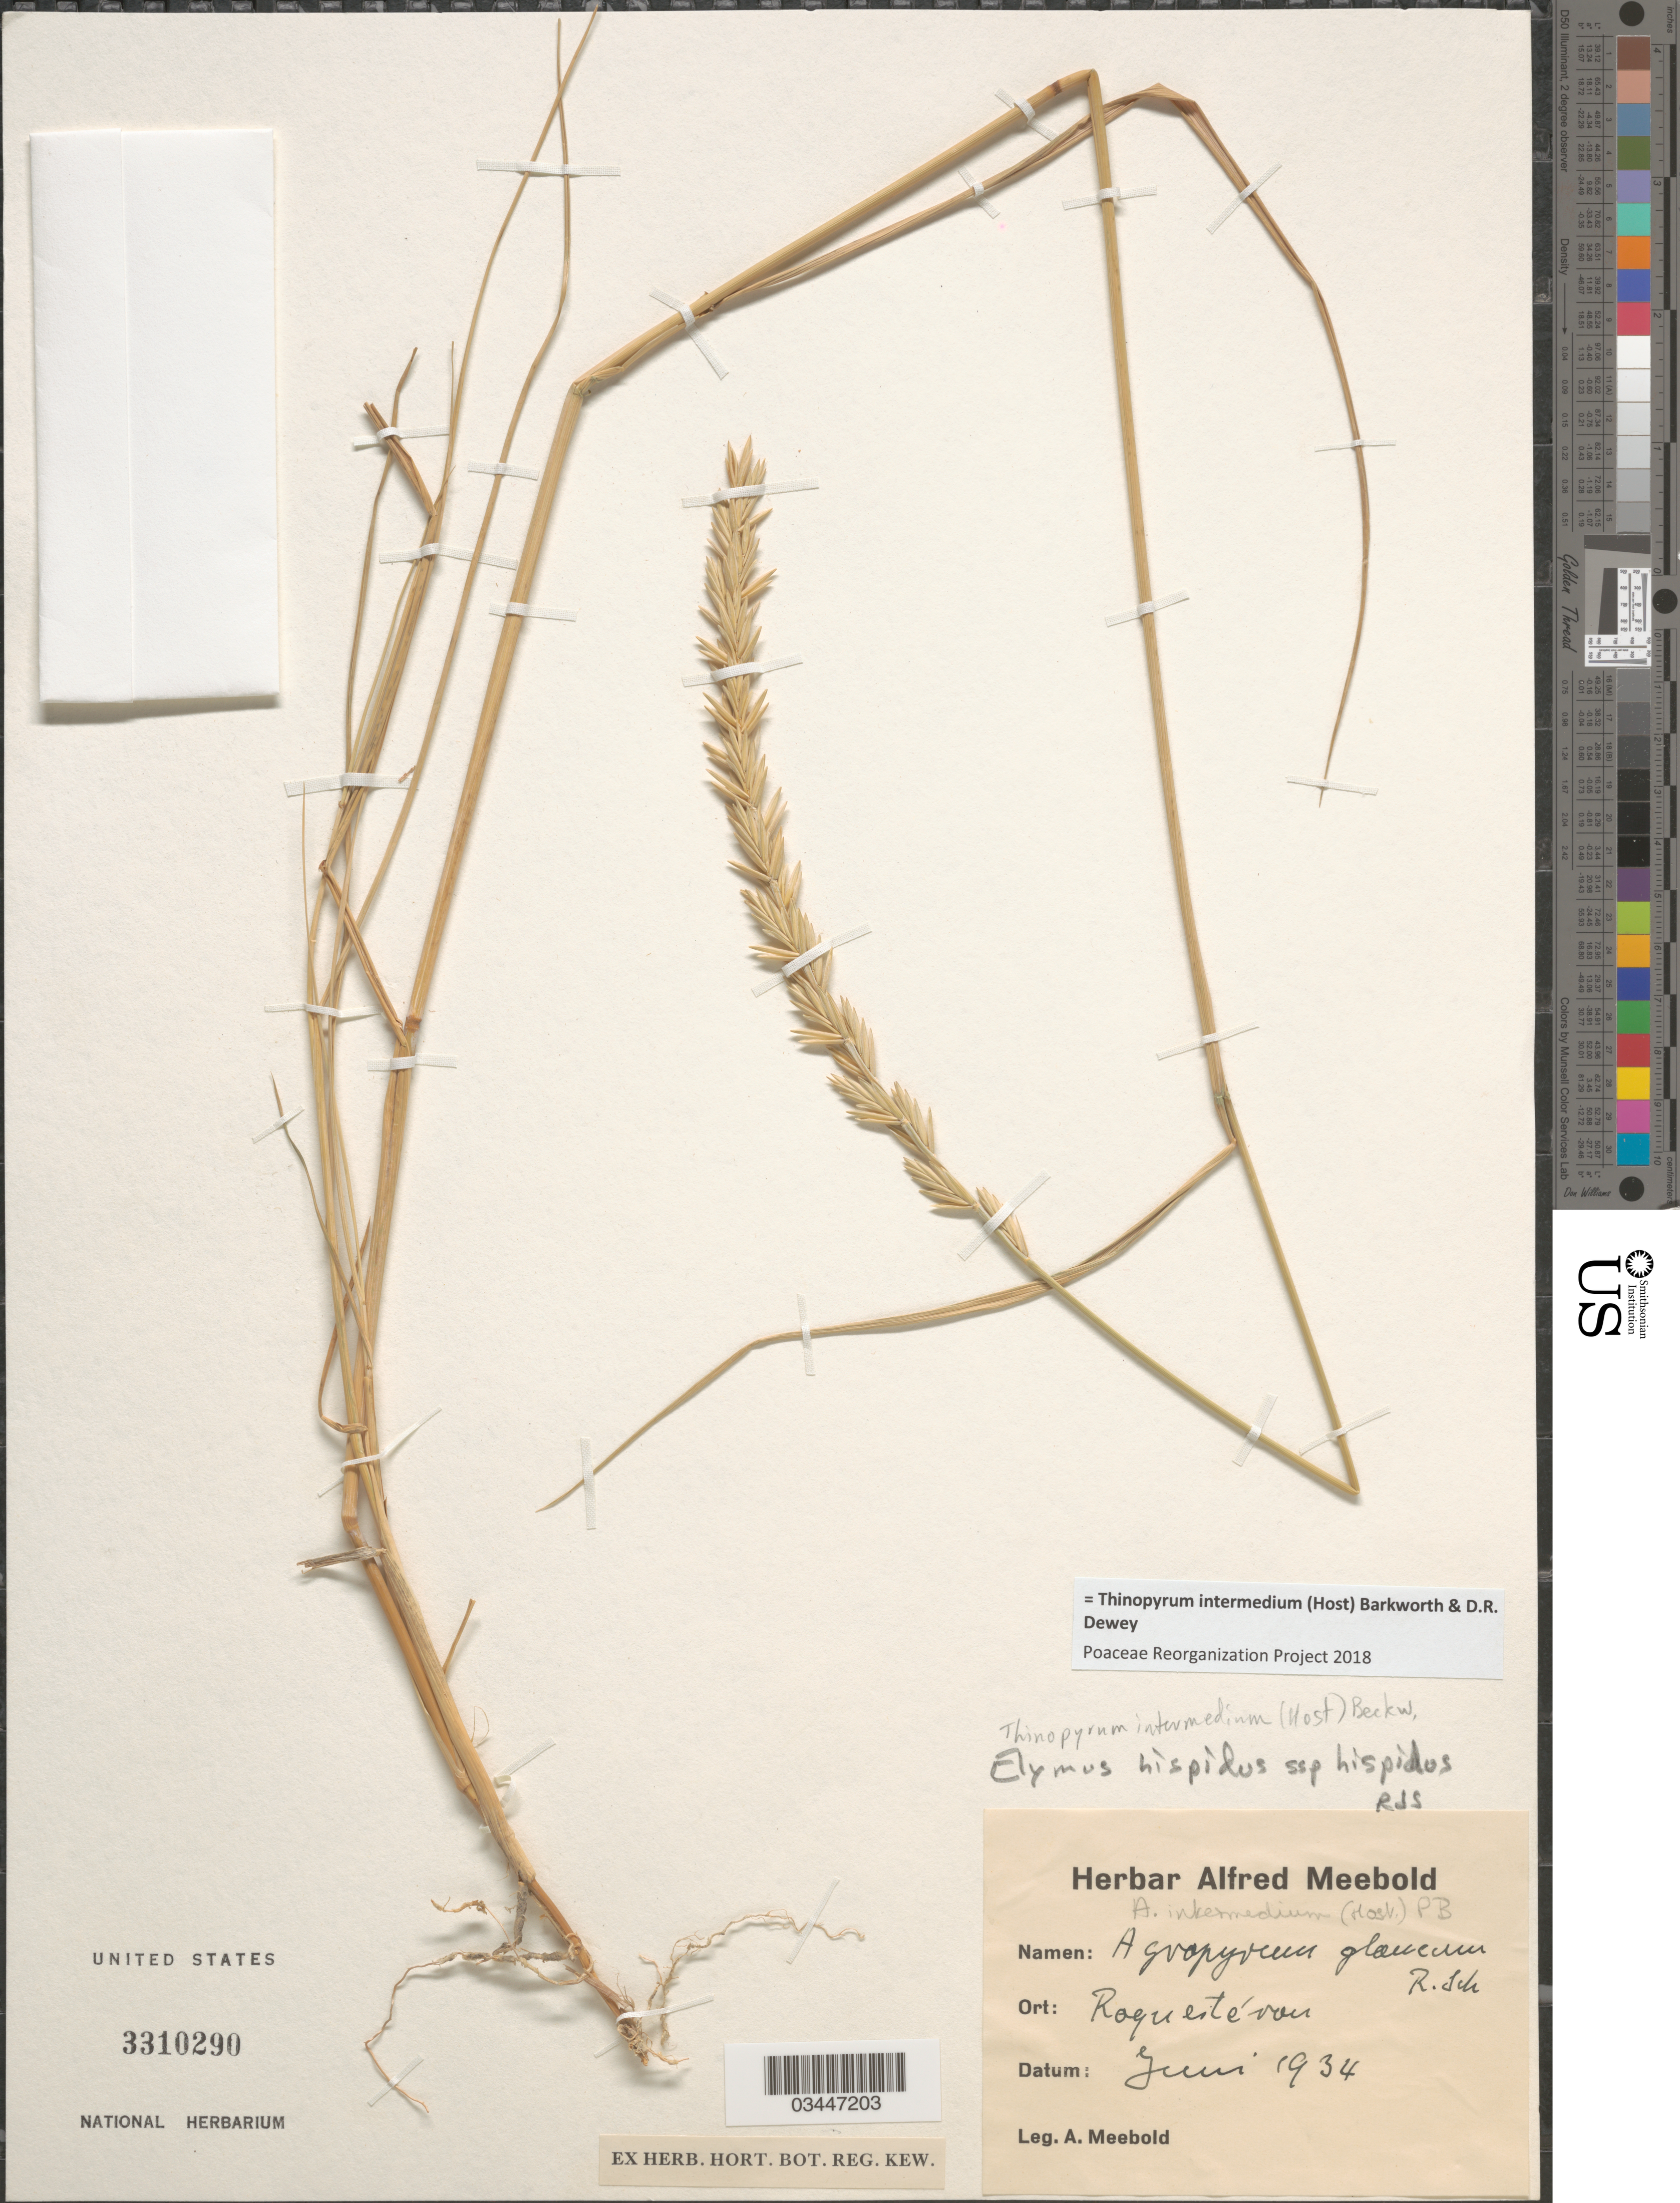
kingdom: Plantae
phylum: Tracheophyta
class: Liliopsida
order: Poales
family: Poaceae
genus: Thinopyrum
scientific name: Thinopyrum intermedium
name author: (Host) Barkworth & Dewey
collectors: A. Meebold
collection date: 1934-06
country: France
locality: Roquestéron.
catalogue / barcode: US 3310290